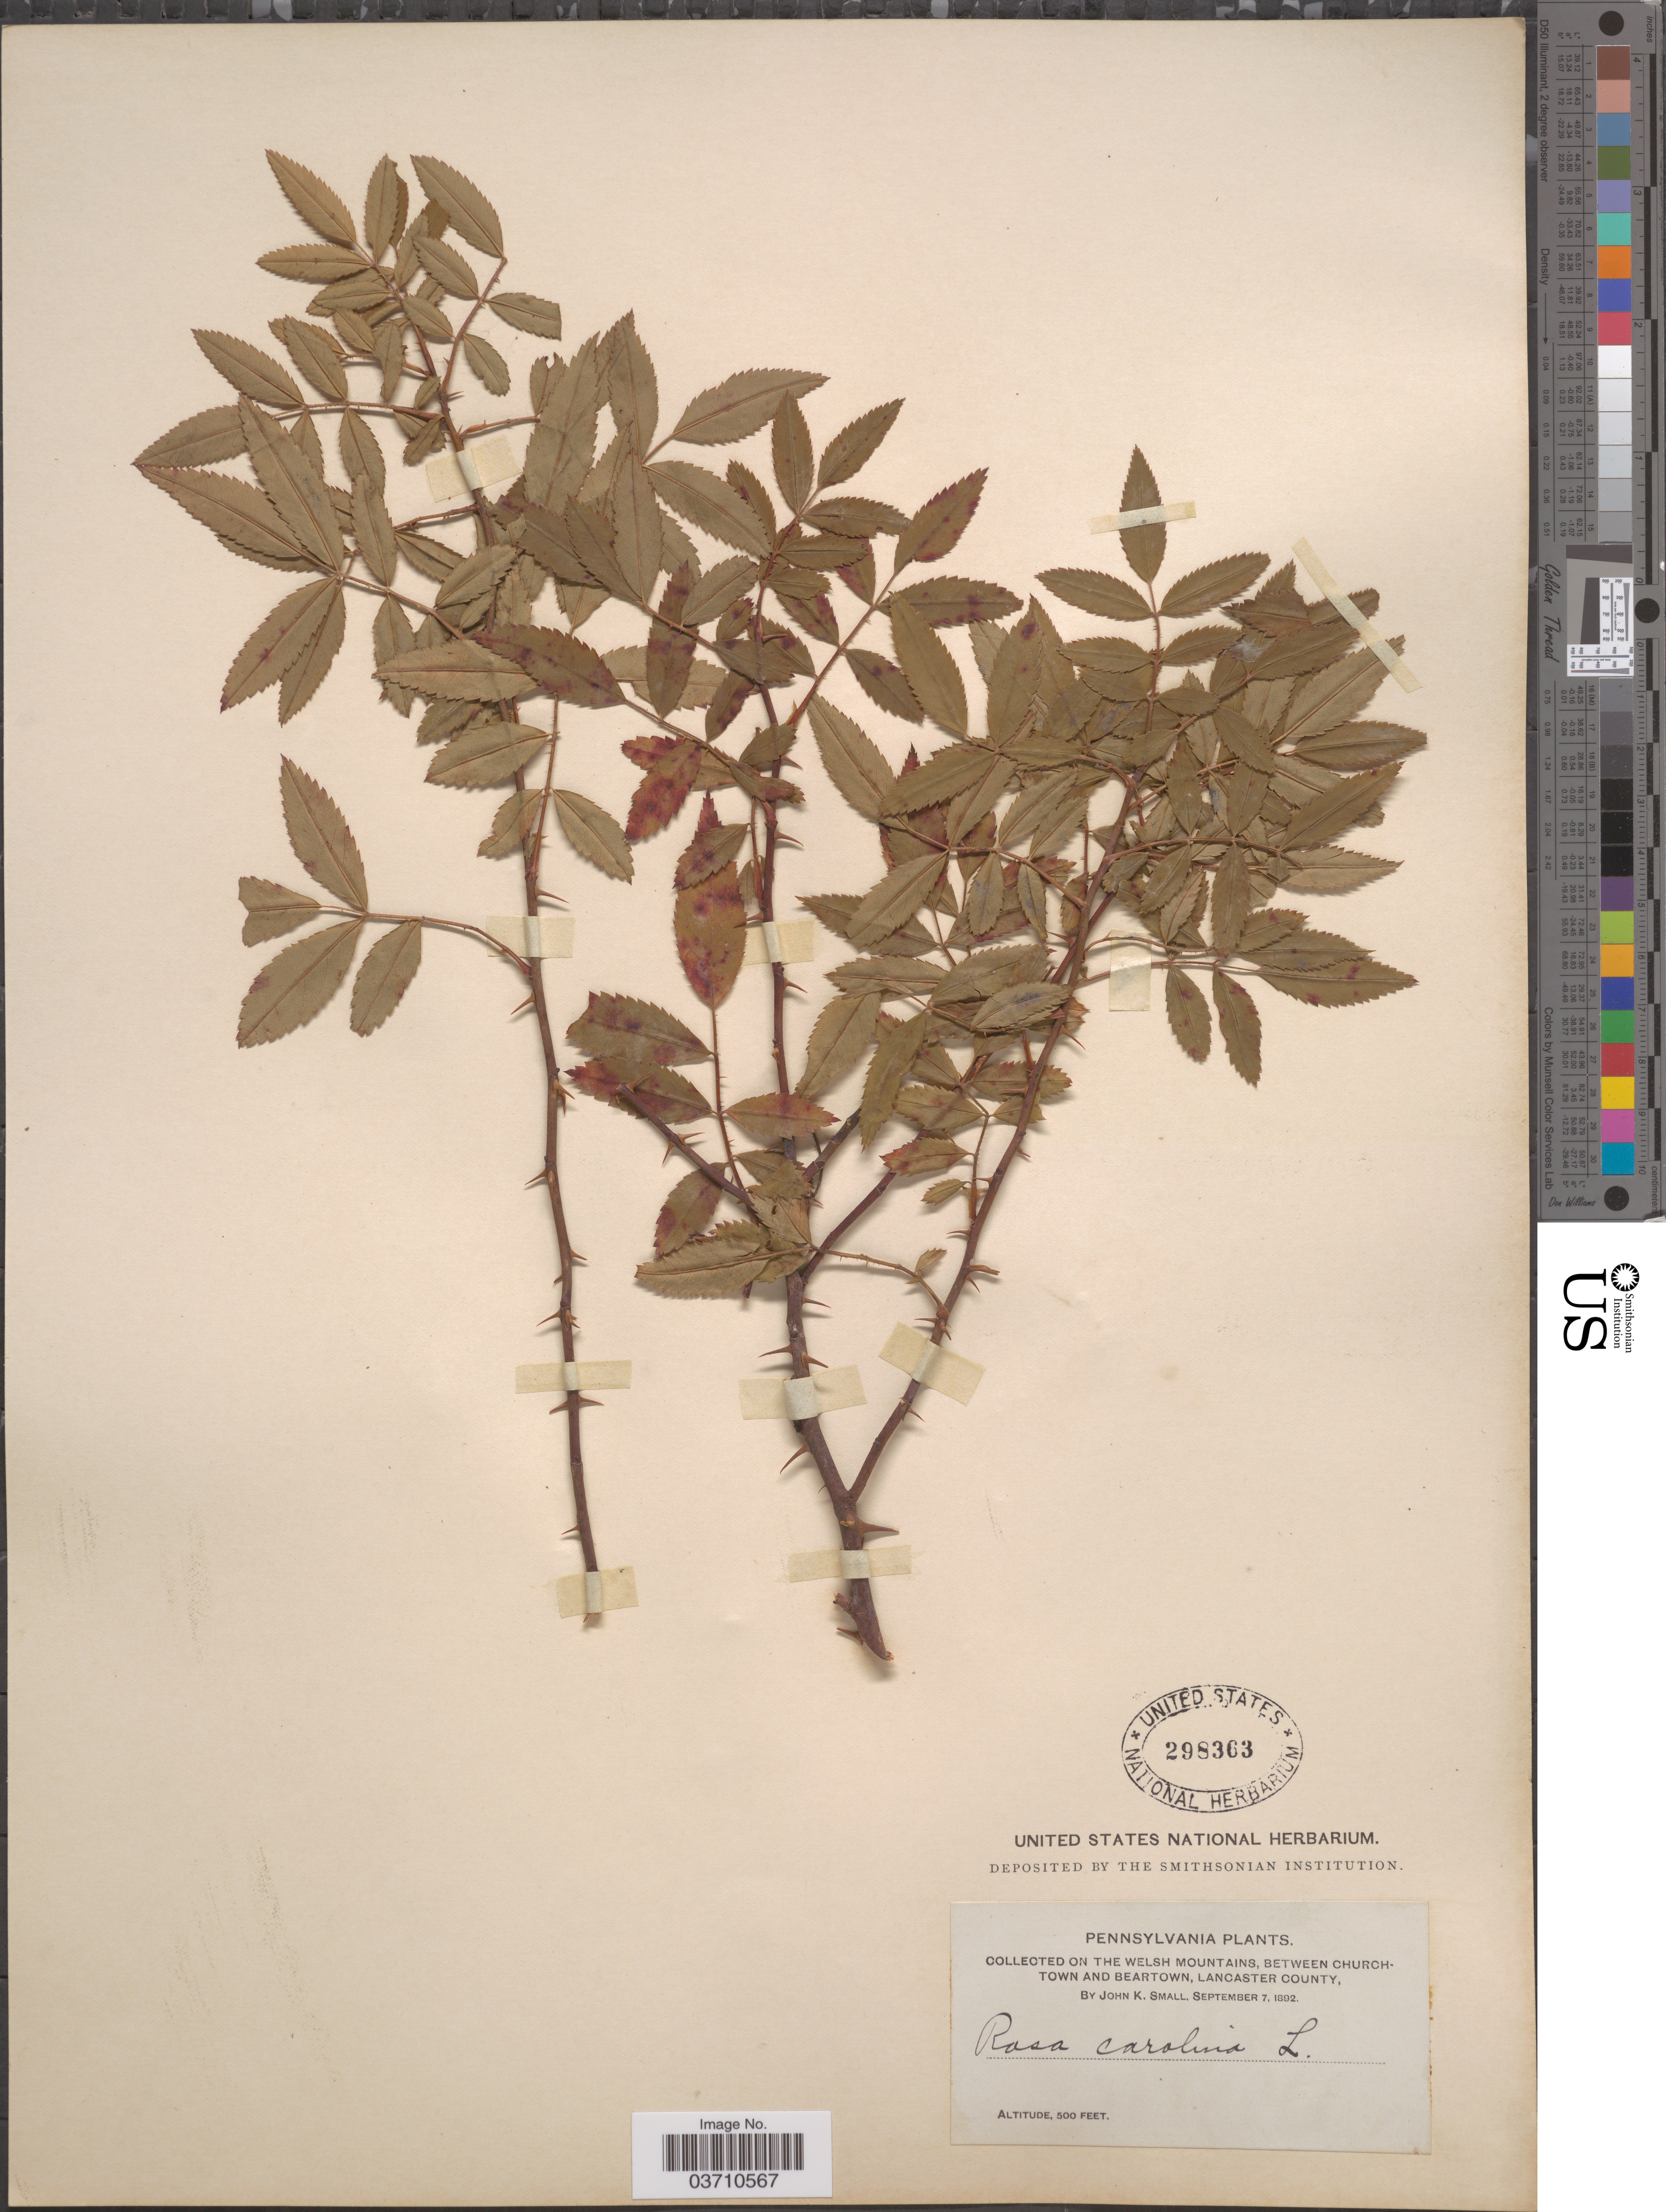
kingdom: Plantae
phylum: Tracheophyta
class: Magnoliopsida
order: Rosales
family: Rosaceae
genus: Rosa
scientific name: Rosa humilis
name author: Marshall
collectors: J. K. Small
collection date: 1892-09-07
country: United States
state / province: Pennsylvania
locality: The Welsh Mountains, between Churchtown and Beartown, Lancaster County.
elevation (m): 152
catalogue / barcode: US 298363